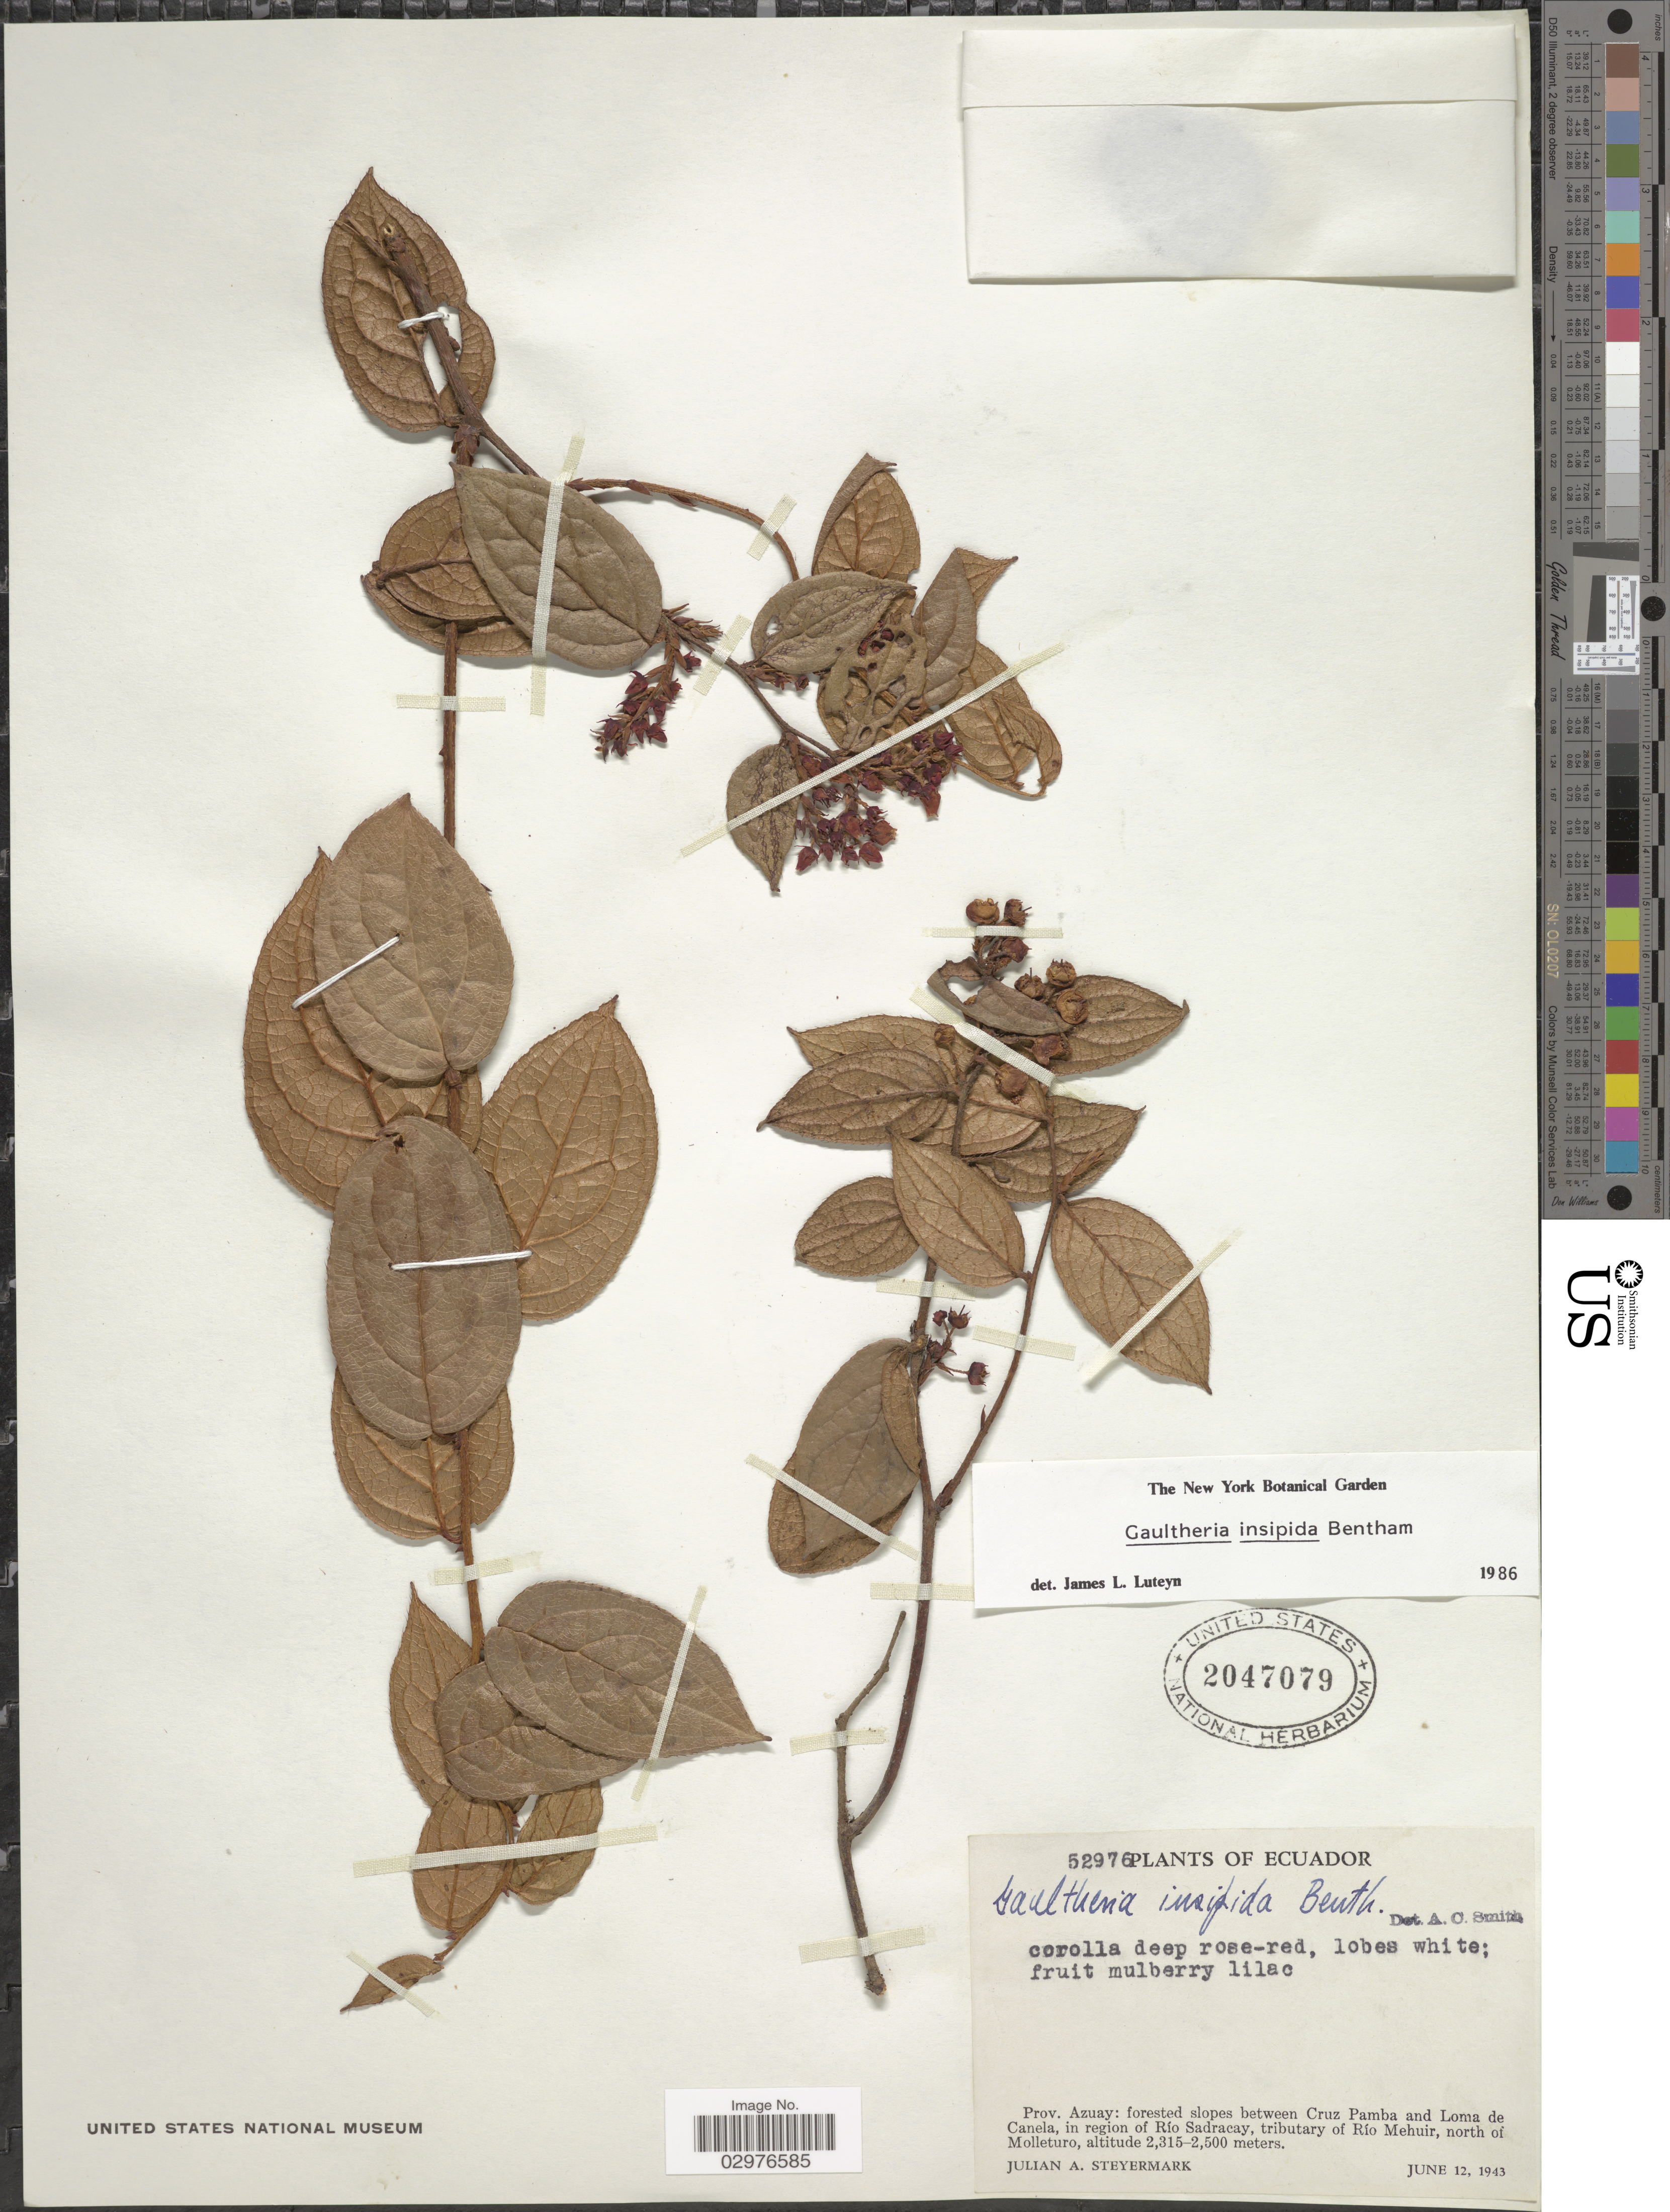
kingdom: Plantae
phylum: Tracheophyta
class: Magnoliopsida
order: Ericales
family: Ericaceae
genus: Gaultheria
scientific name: Gaultheria insipida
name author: Benth.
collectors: J. Steyermark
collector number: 52976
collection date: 1943-06-12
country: Ecuador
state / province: Azuay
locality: Forested slopes between Cruz Pamba and Loma de Canela, in region of Río Sadracay, tributary of Río Mehuir, north of Molleturo.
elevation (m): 2315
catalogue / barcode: US 2047079